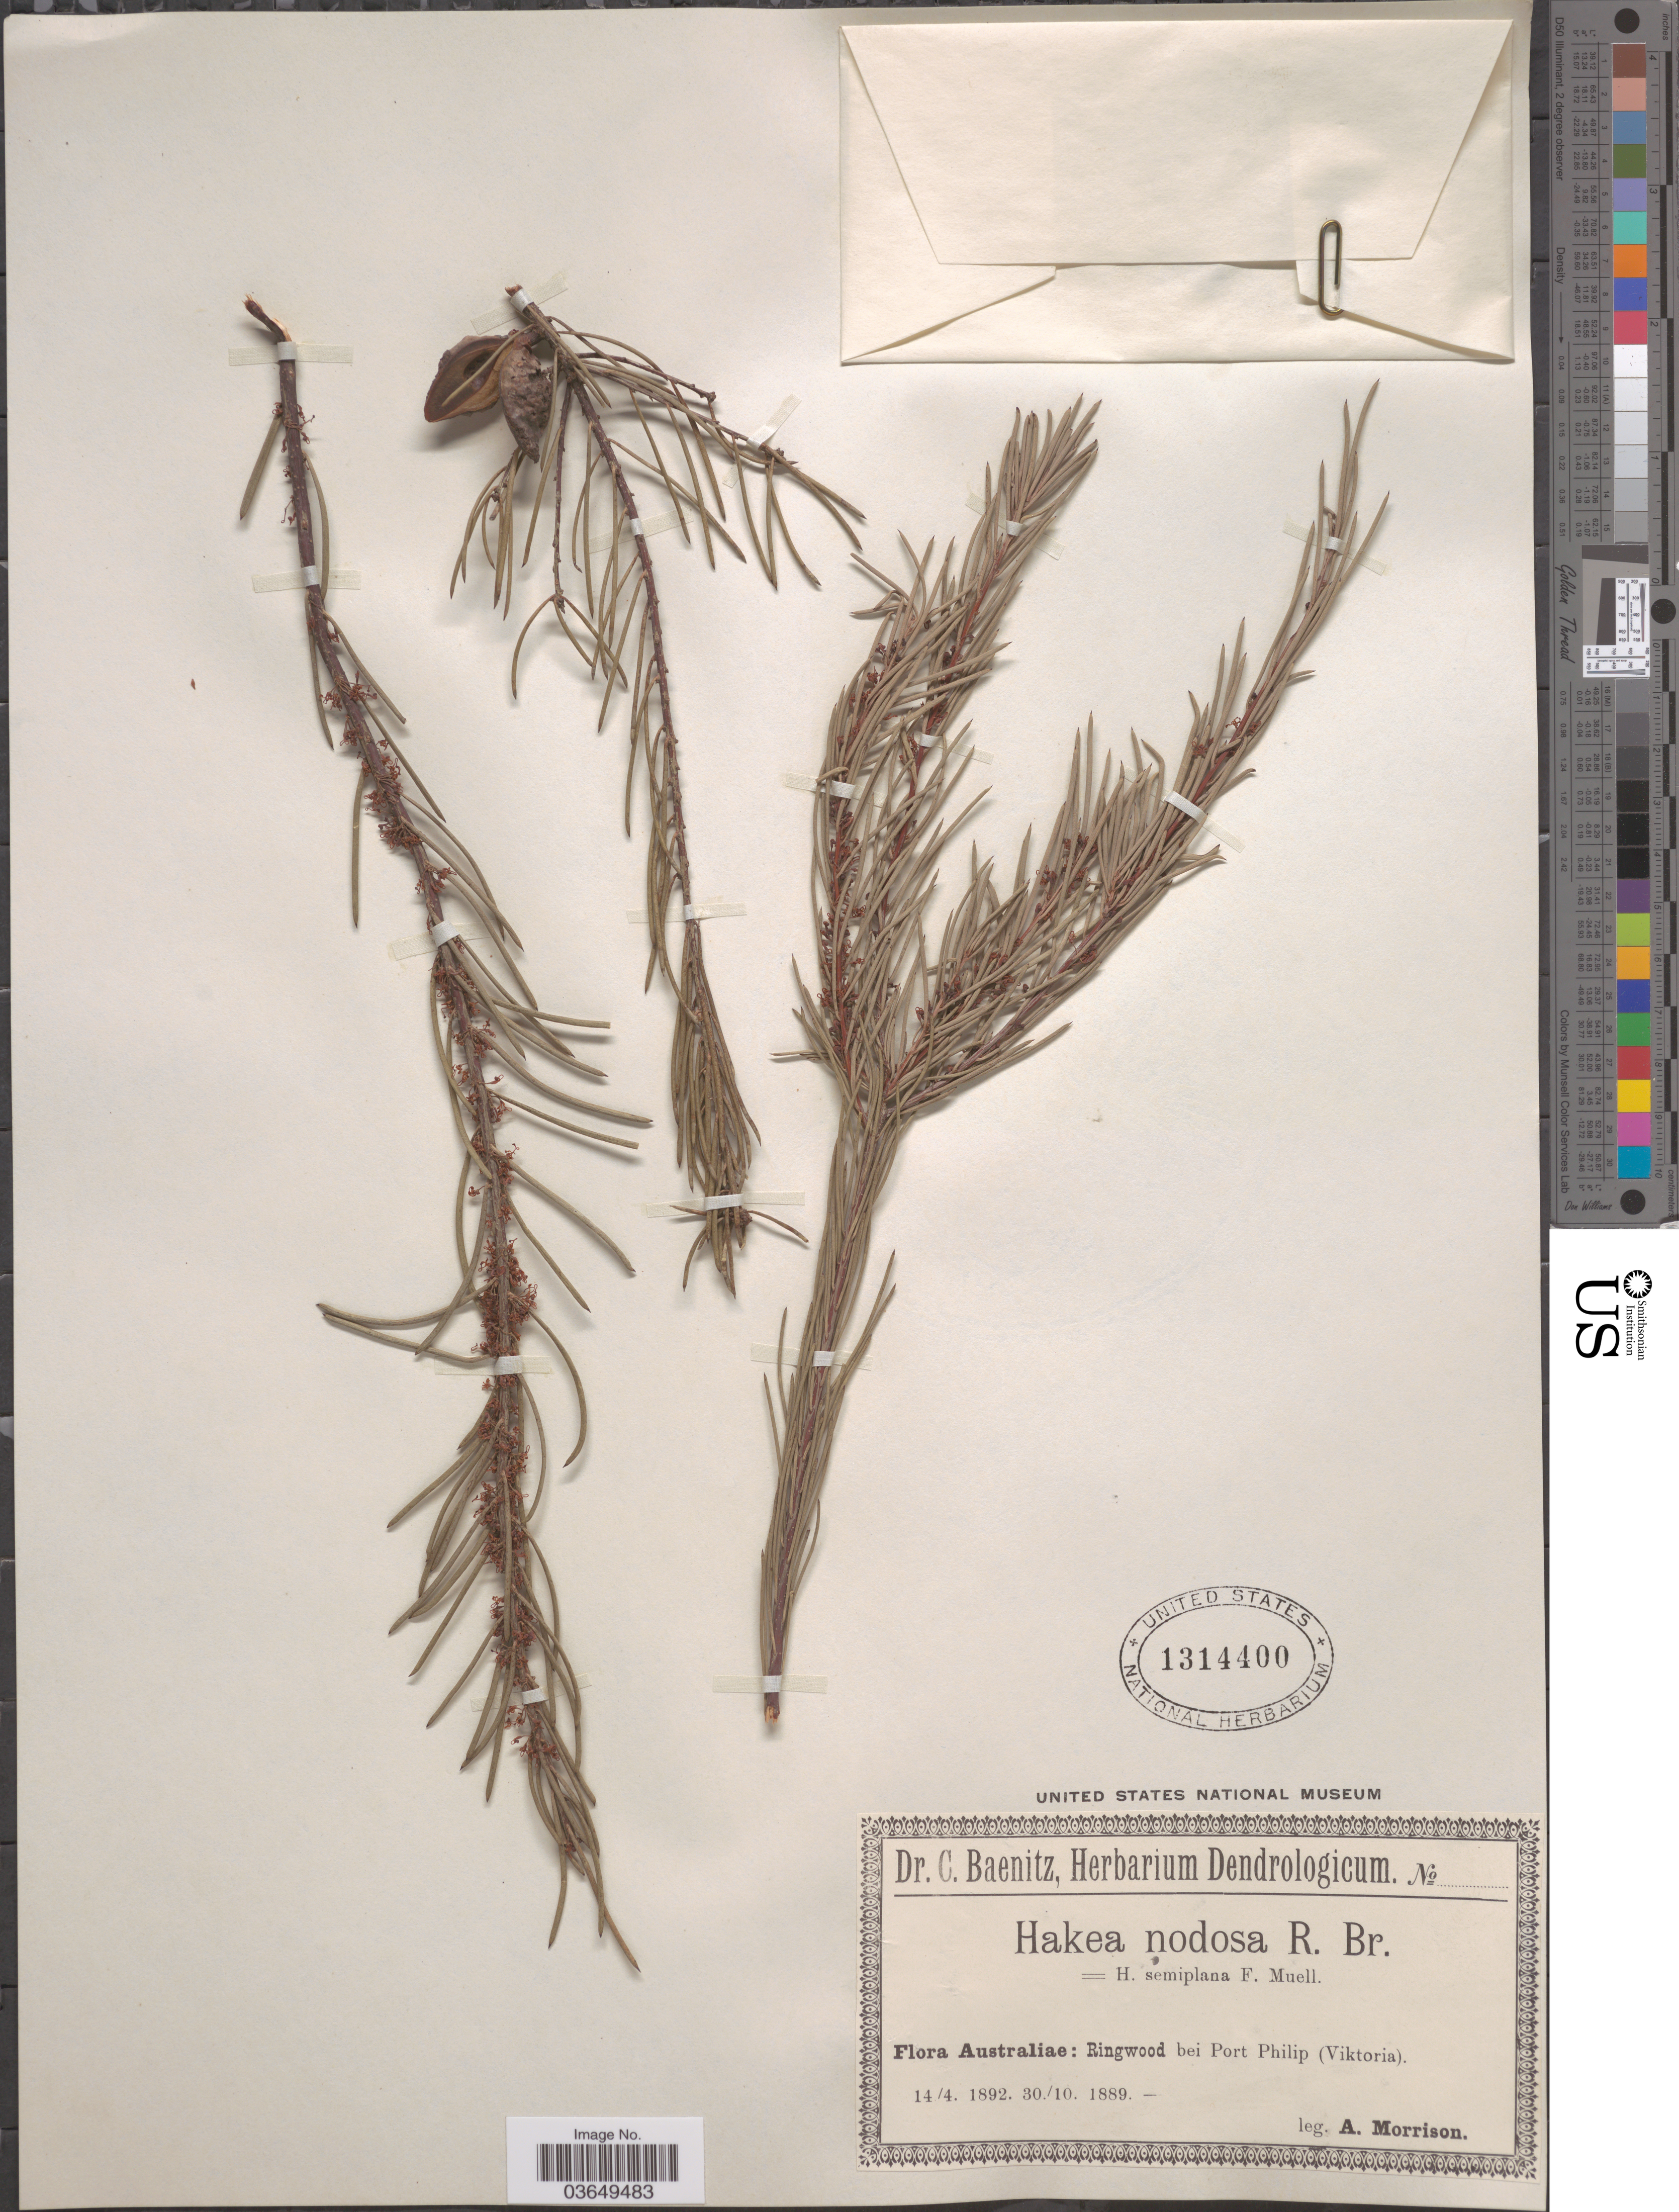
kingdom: Plantae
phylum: Tracheophyta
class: Magnoliopsida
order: Proteales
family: Proteaceae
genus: Hakea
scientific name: Hakea nodosa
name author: Meisn.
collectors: A. Morrison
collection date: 1889-10-30/1892-04-14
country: Australia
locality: Ringwood bei Port Philip (Viktoria).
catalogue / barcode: US 1314400